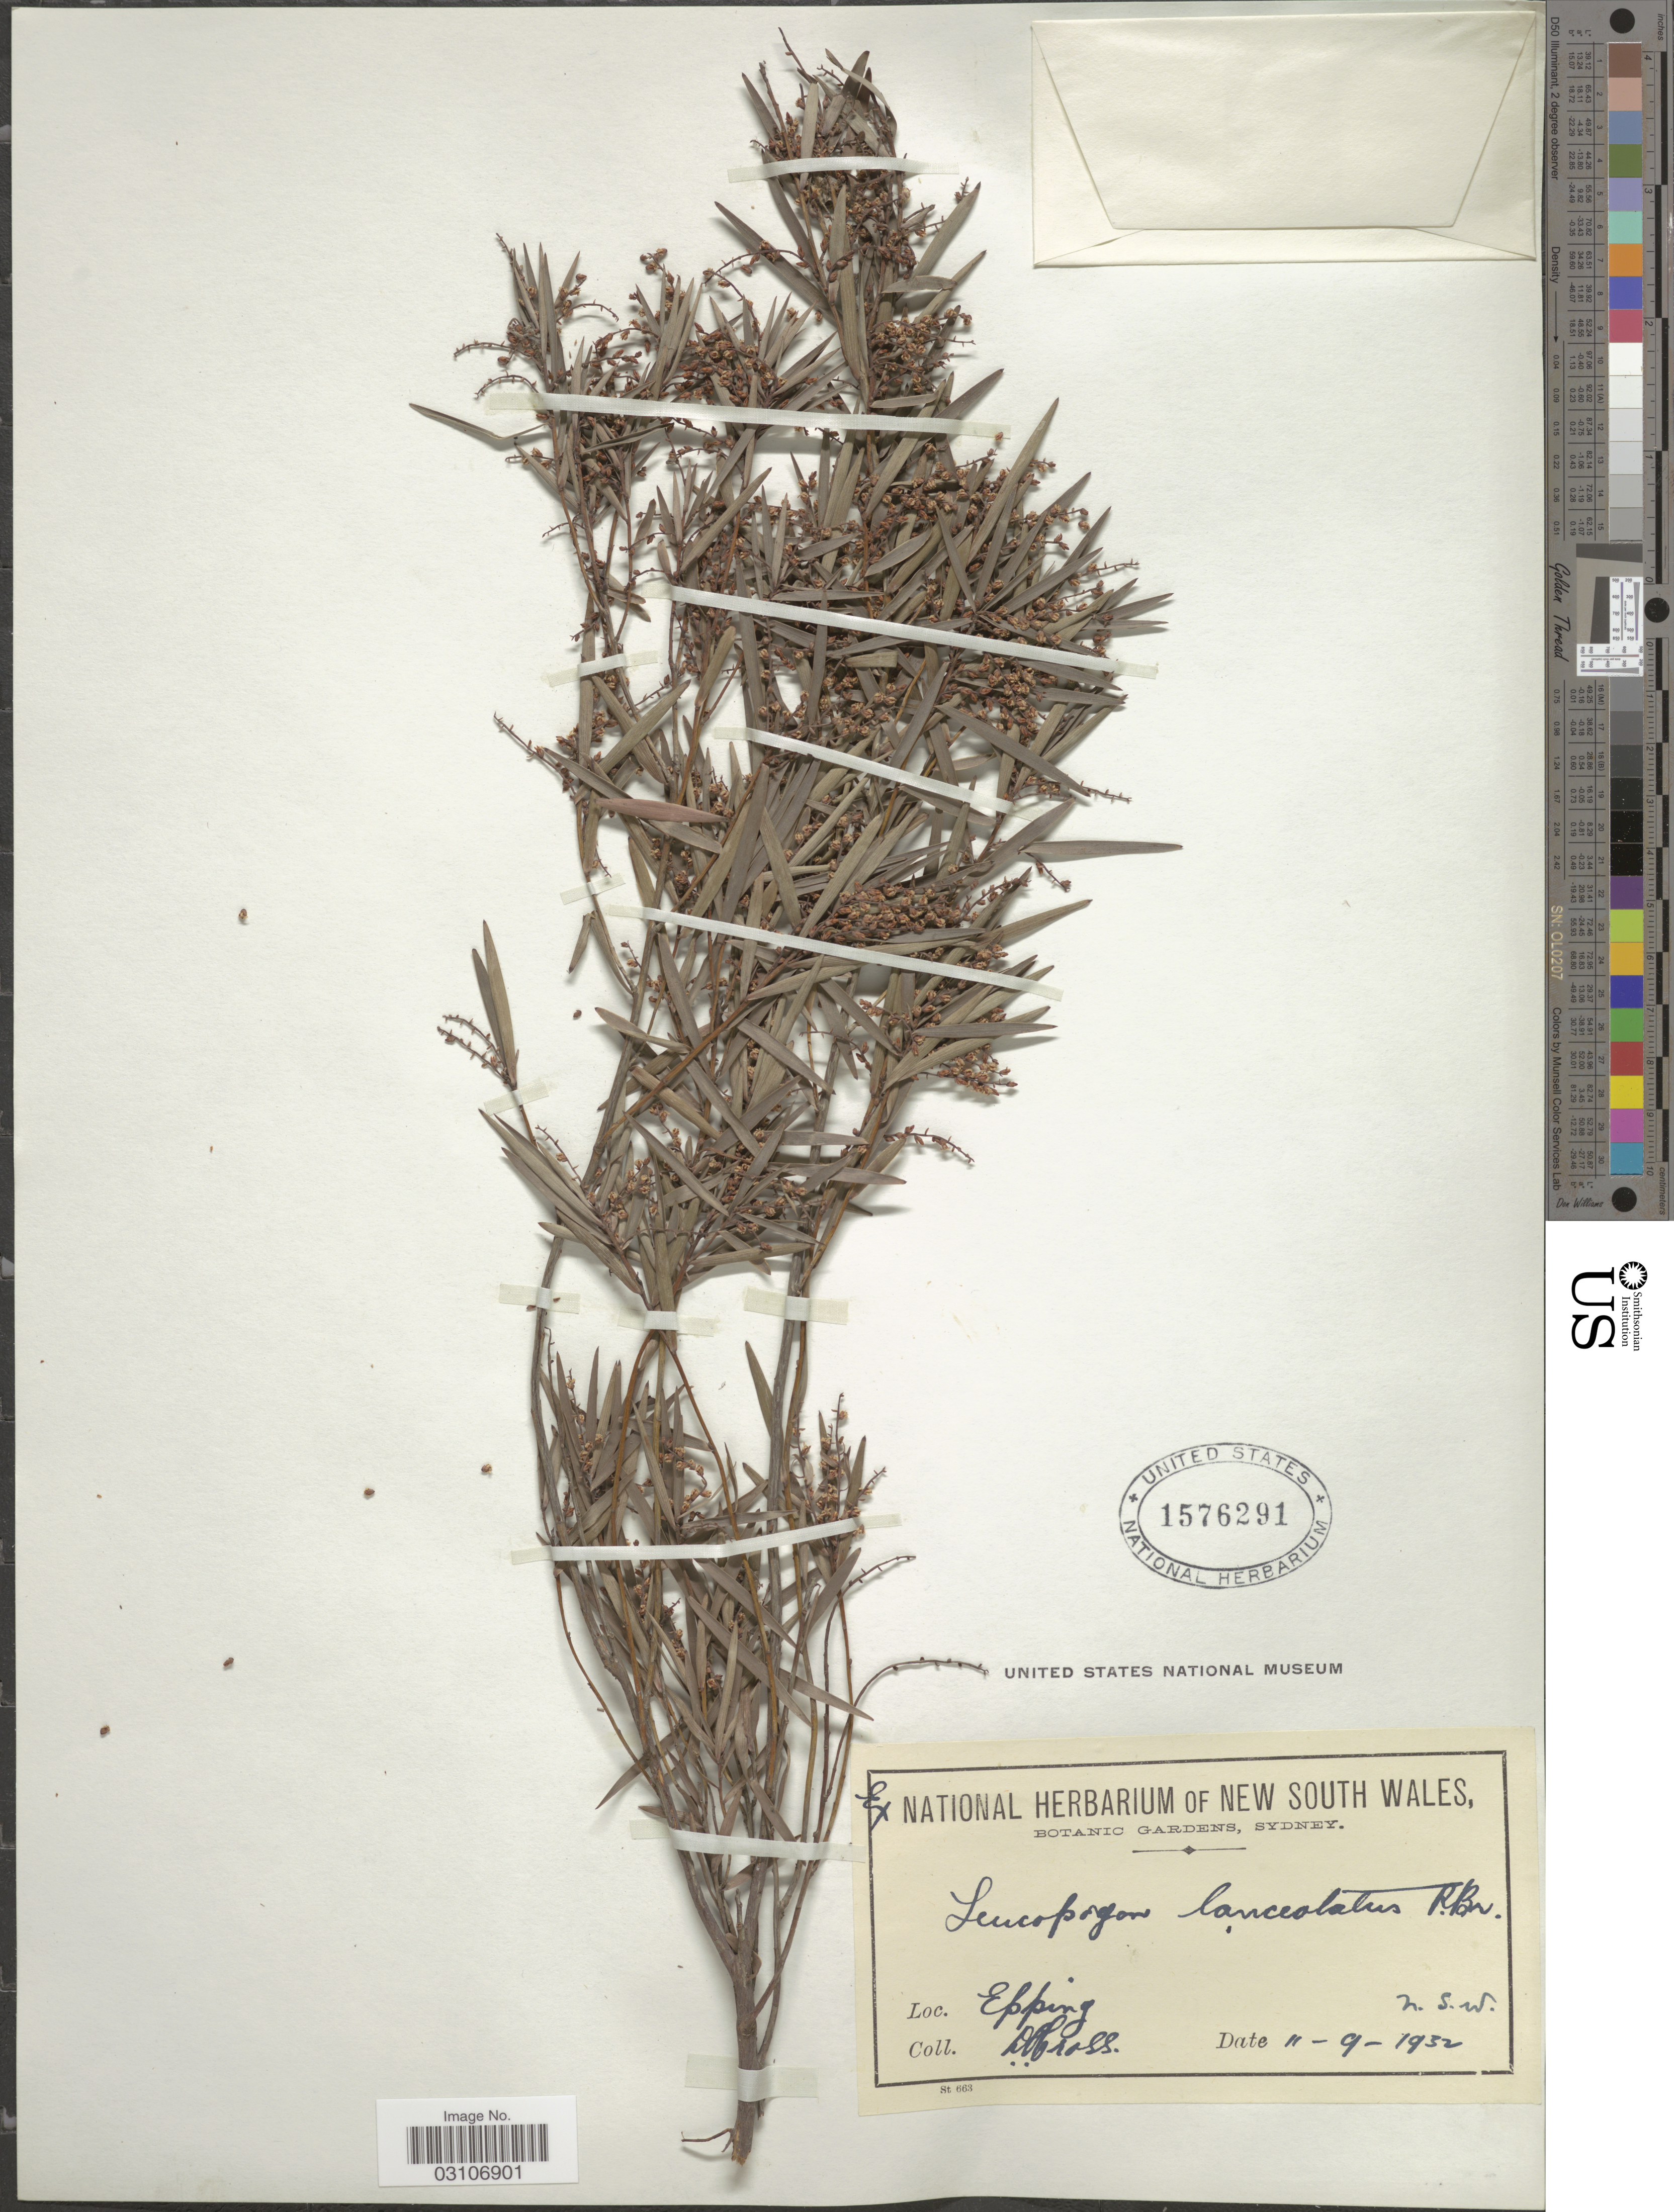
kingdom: Plantae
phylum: Tracheophyta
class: Magnoliopsida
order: Ericales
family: Ericaceae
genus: Leucopogon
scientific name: Leucopogon lanceolatus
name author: R. Br.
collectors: D. Cross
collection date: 1932-09-11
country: Australia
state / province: New South Wales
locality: Epping.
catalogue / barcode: US 1576291